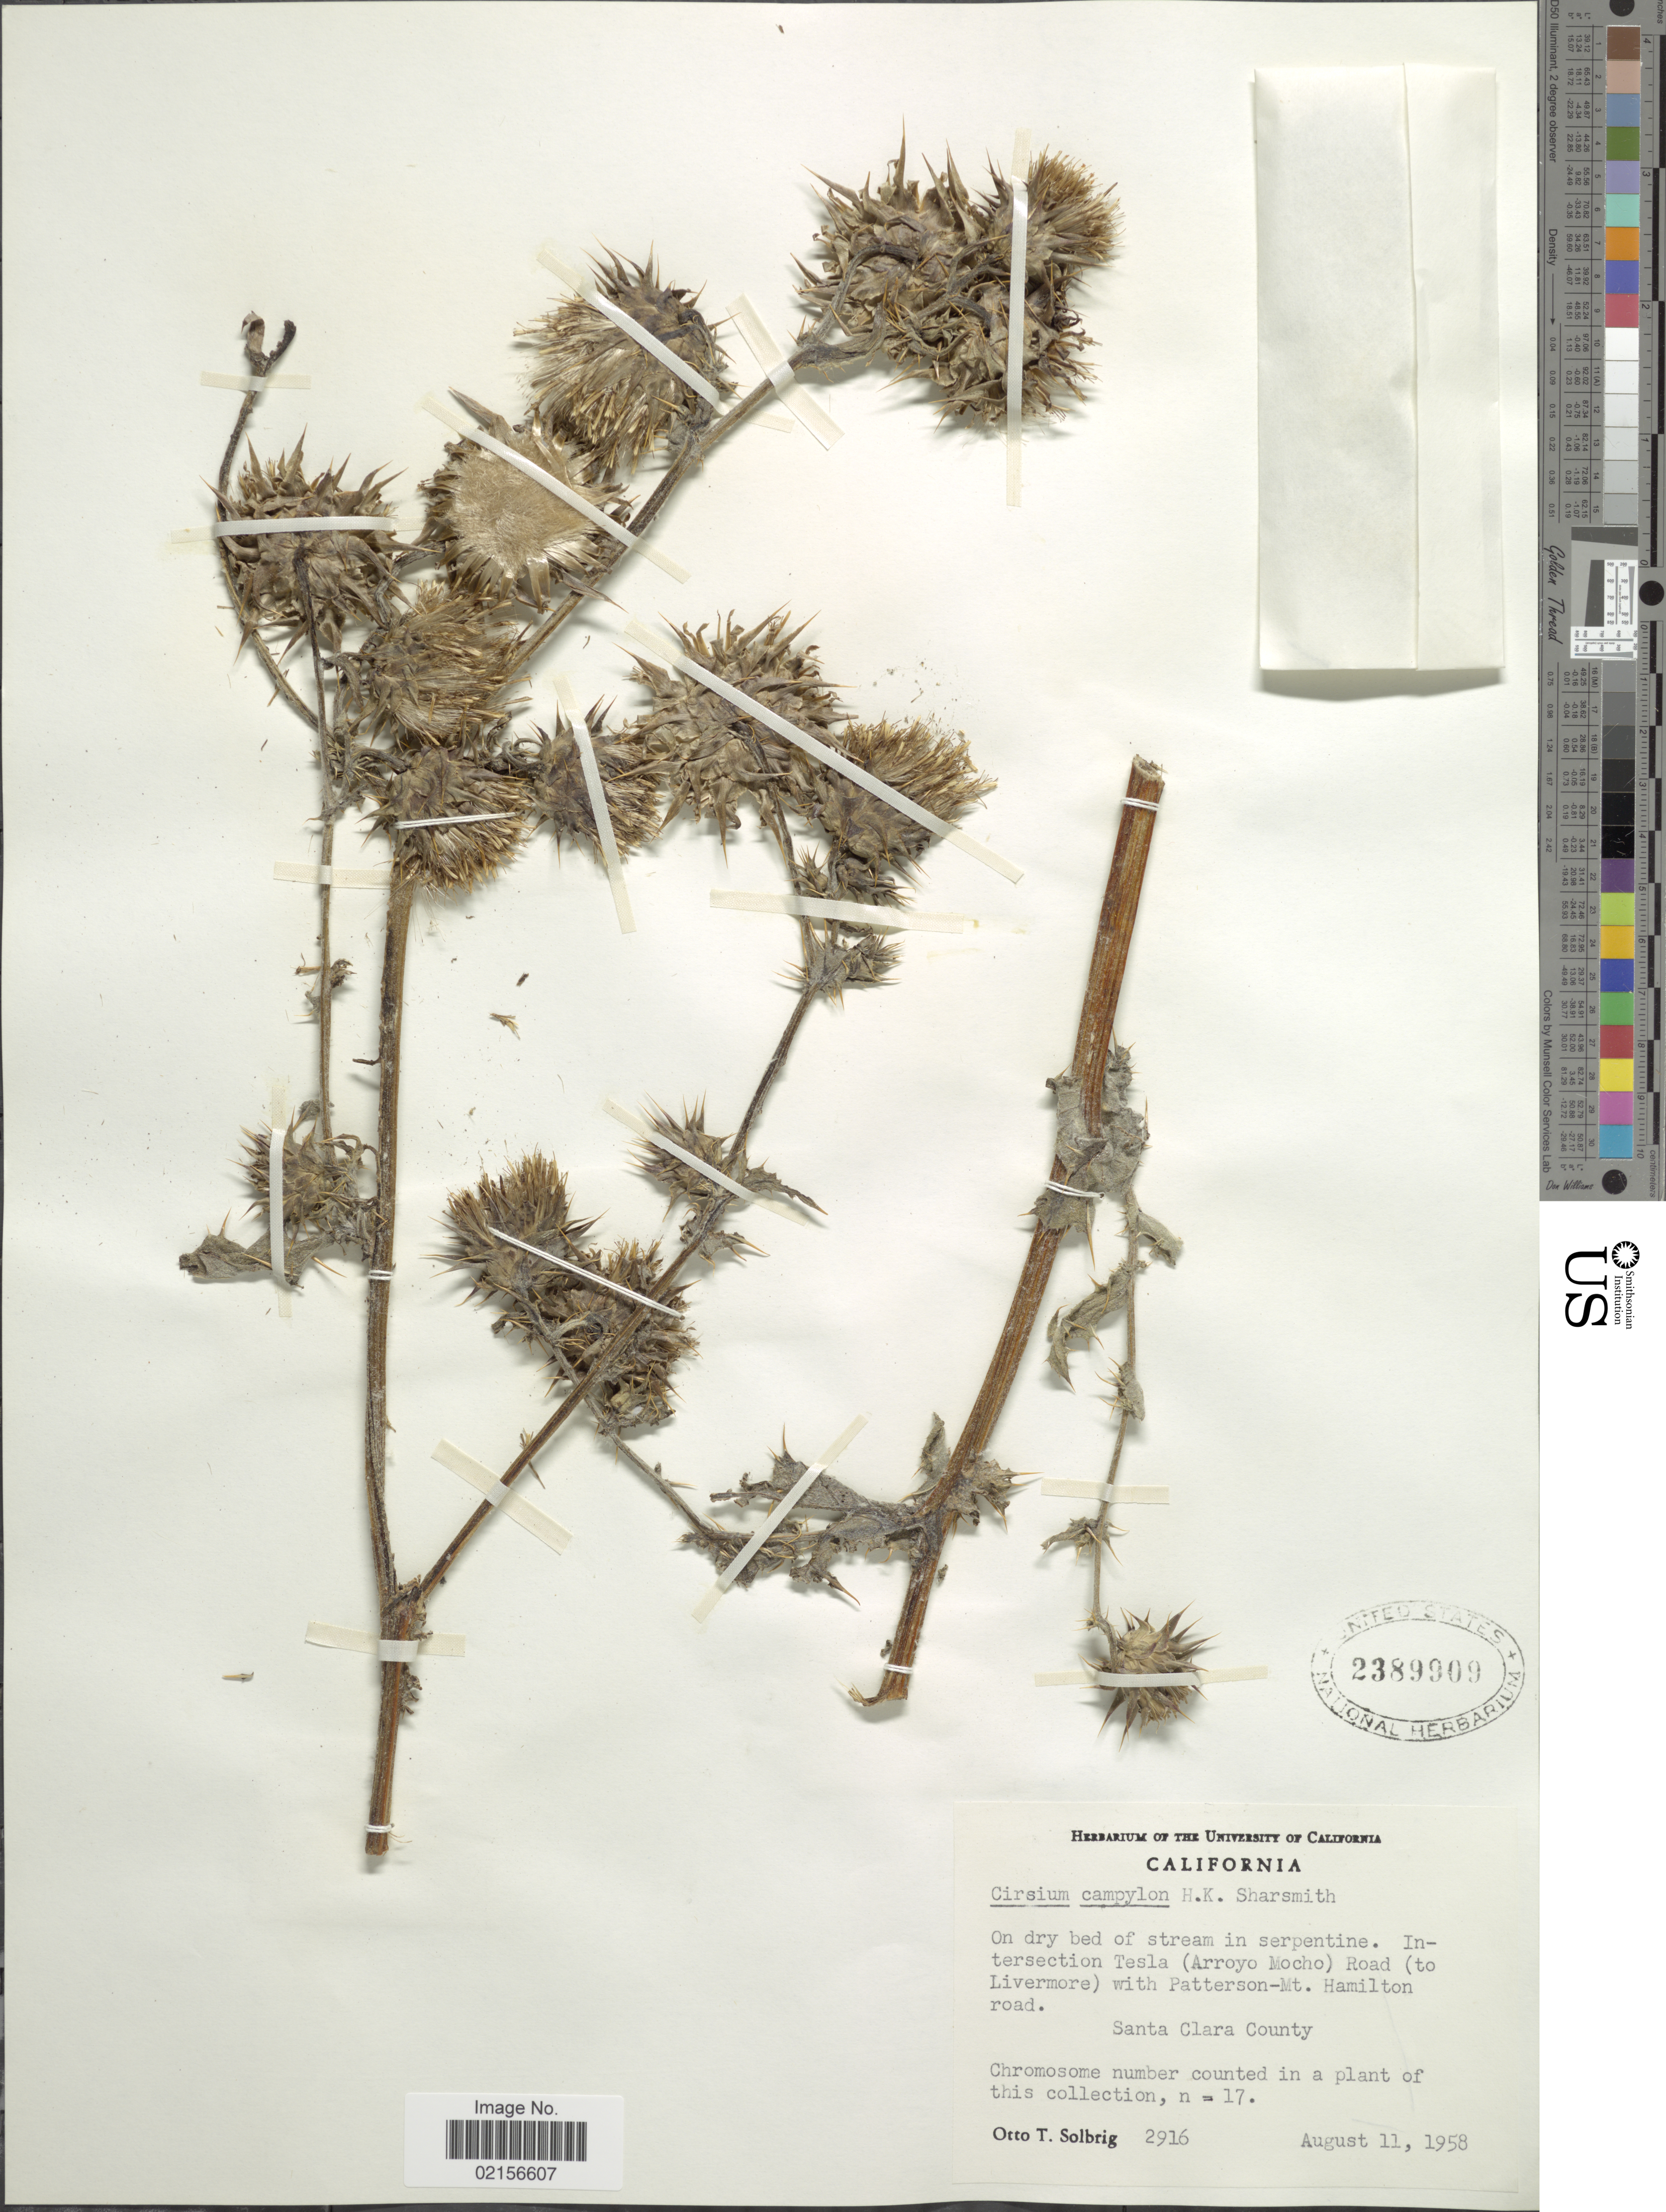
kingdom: Plantae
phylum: Tracheophyta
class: Magnoliopsida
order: Asterales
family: Asteraceae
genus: Cirsium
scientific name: Cirsium fontinale var. campylon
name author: (H. Sharsm.) Pilz ex D.J. Keil & C.E. Turner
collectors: O. T. Solbrig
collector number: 2916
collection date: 1958-08-11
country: United States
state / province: California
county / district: Santa Clara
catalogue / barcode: US 2389909